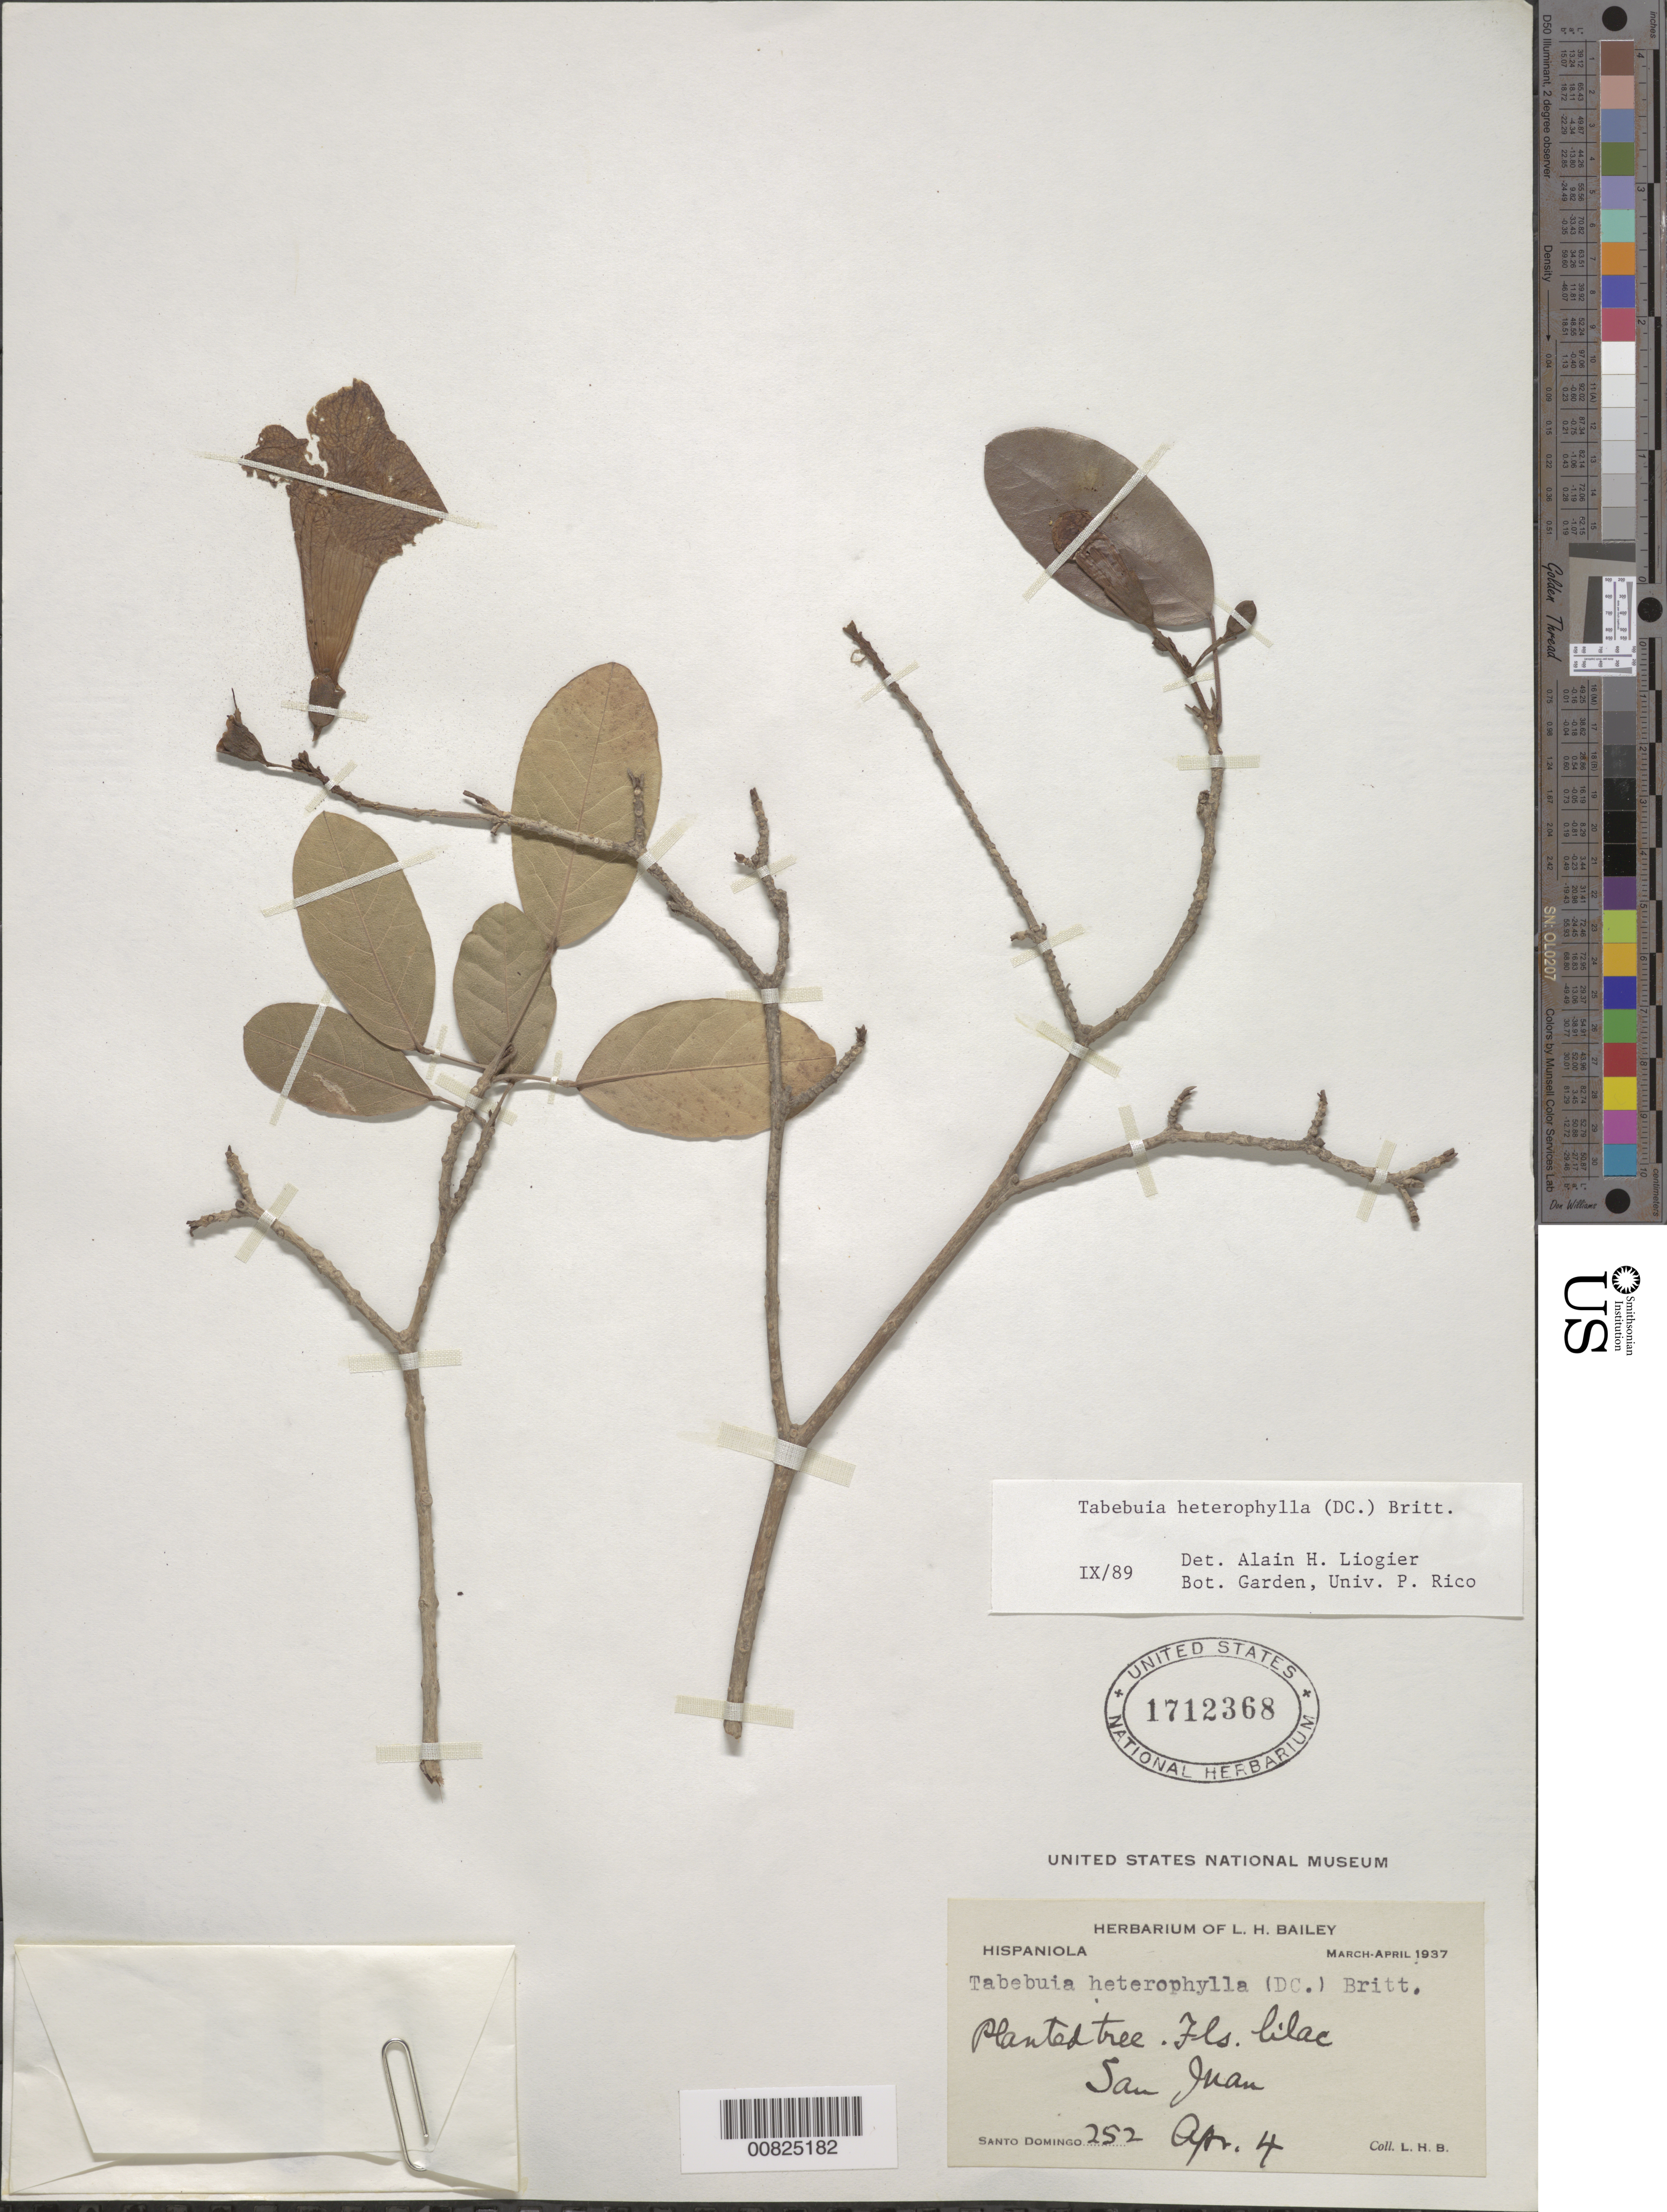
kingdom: Plantae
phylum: Tracheophyta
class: Magnoliopsida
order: Lamiales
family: Bignoniaceae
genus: Tabebuia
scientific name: Tabebuia heterophylla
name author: (DC.) Britton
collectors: L. H. Bailey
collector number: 252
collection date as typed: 04 Apr 1937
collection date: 1937-04-04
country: Dominican Republic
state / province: San Juan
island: Hispaniola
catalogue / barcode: US 1712368